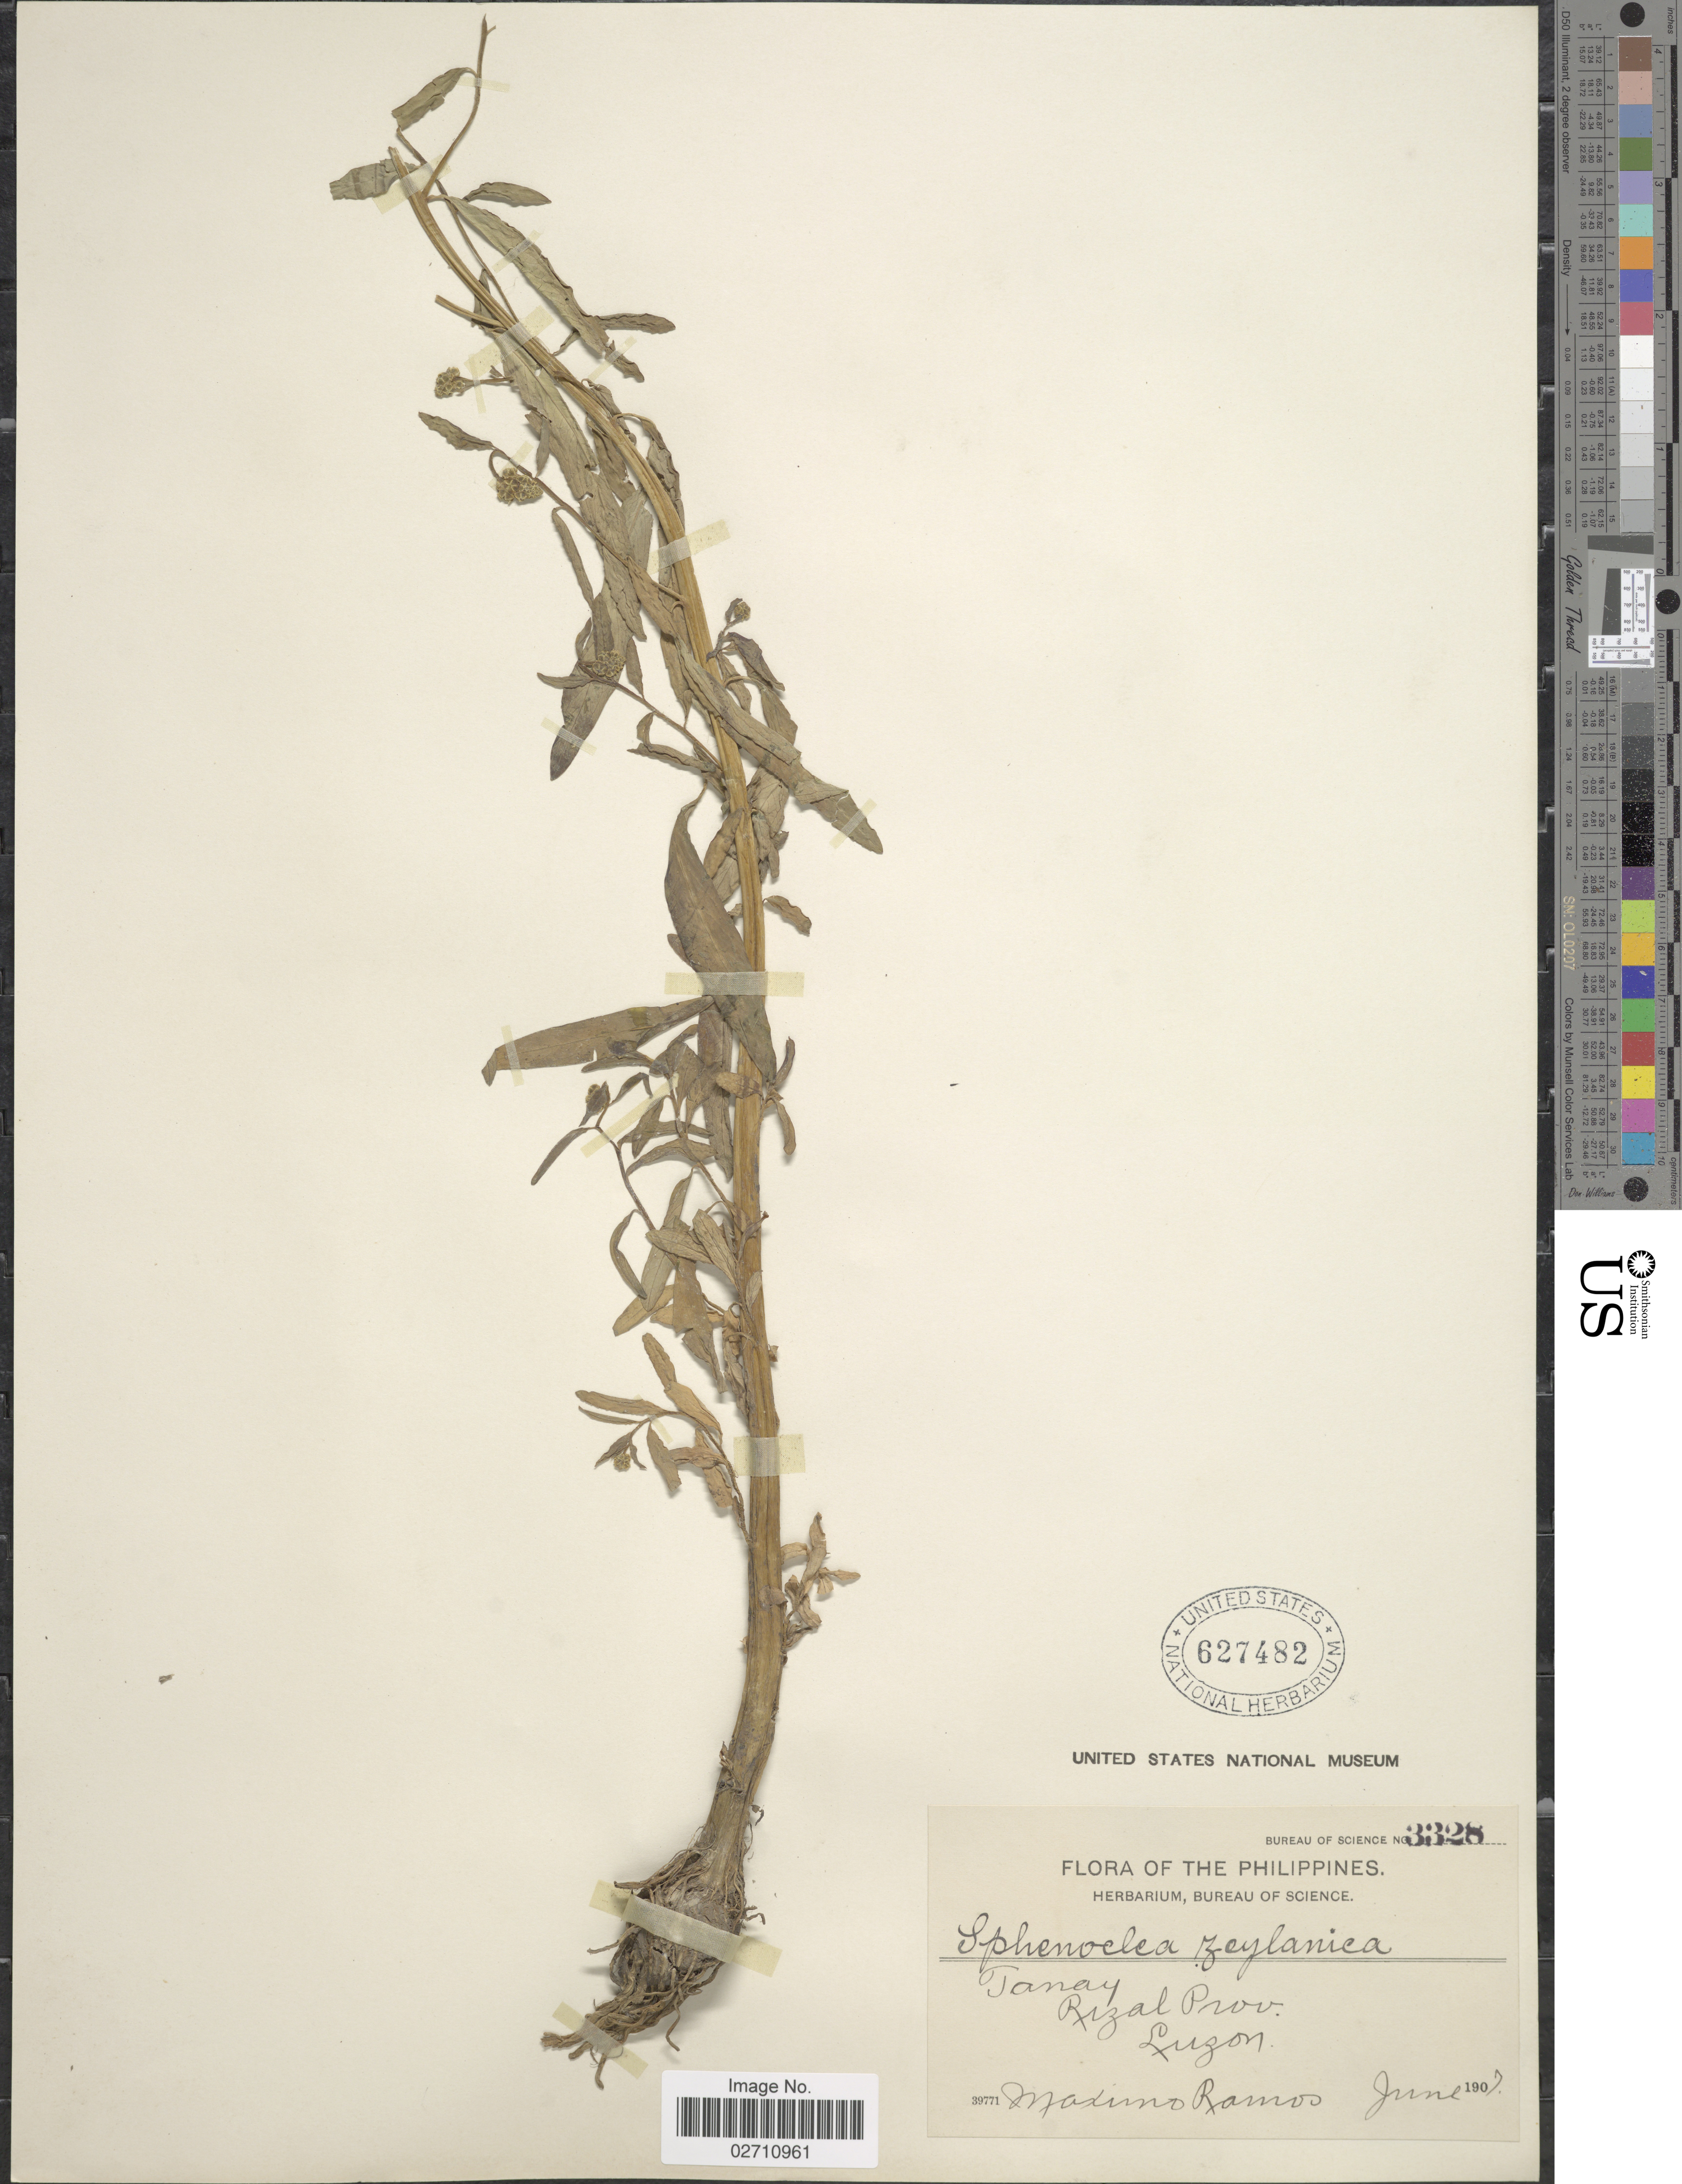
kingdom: Plantae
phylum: Tracheophyta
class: Magnoliopsida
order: Solanales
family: Sphenocleaceae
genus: Sphenoclea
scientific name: Sphenoclea zeylanica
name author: Gaertn.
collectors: M. Ramos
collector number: Bureau of Science 3328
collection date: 1907-06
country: Philippines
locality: Tanay, Rizal Prov., Luzon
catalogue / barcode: US 627482